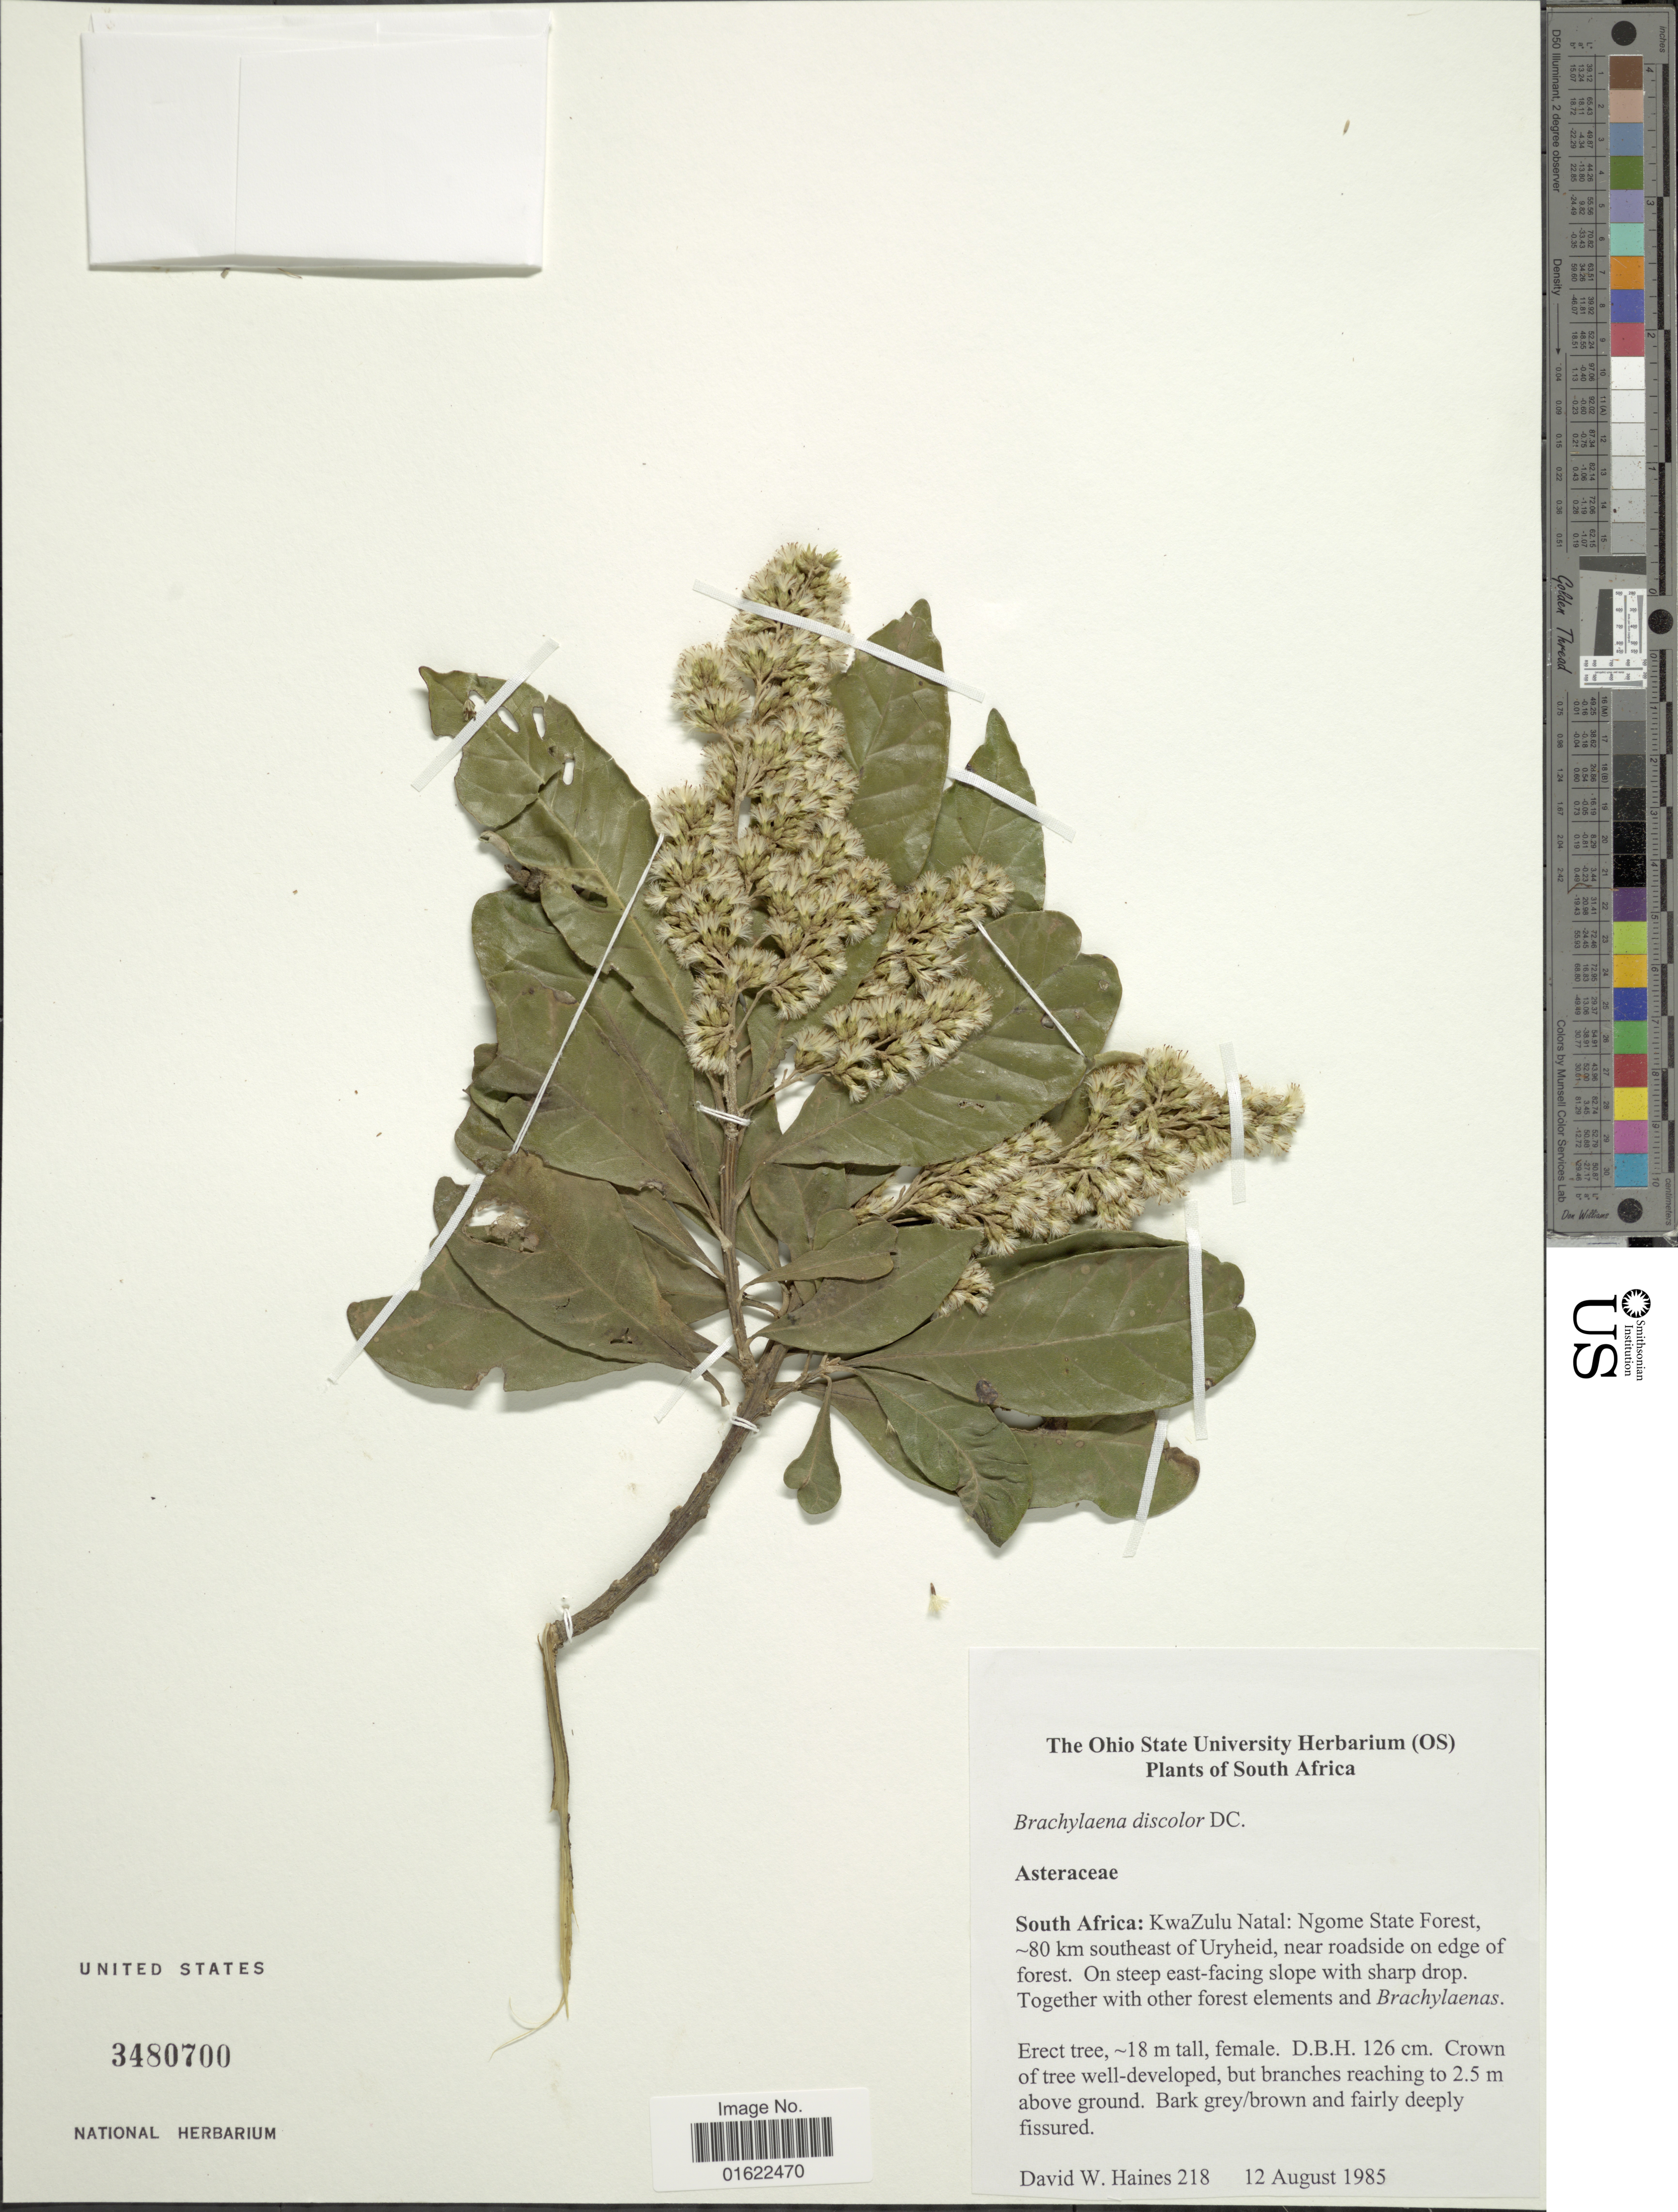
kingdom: Plantae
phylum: Tracheophyta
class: Magnoliopsida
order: Asterales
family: Asteraceae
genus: Brachylaena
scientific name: Brachylaena discolor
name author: DC.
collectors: D. Haines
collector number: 218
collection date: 1985-08-12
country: South Africa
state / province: KwaZulu-Natal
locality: Ngome State Forest, 80 km southeast of Uryheid, near roadside on edge of forest, on steep east-facing slope with sharp drop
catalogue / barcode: US 3480700